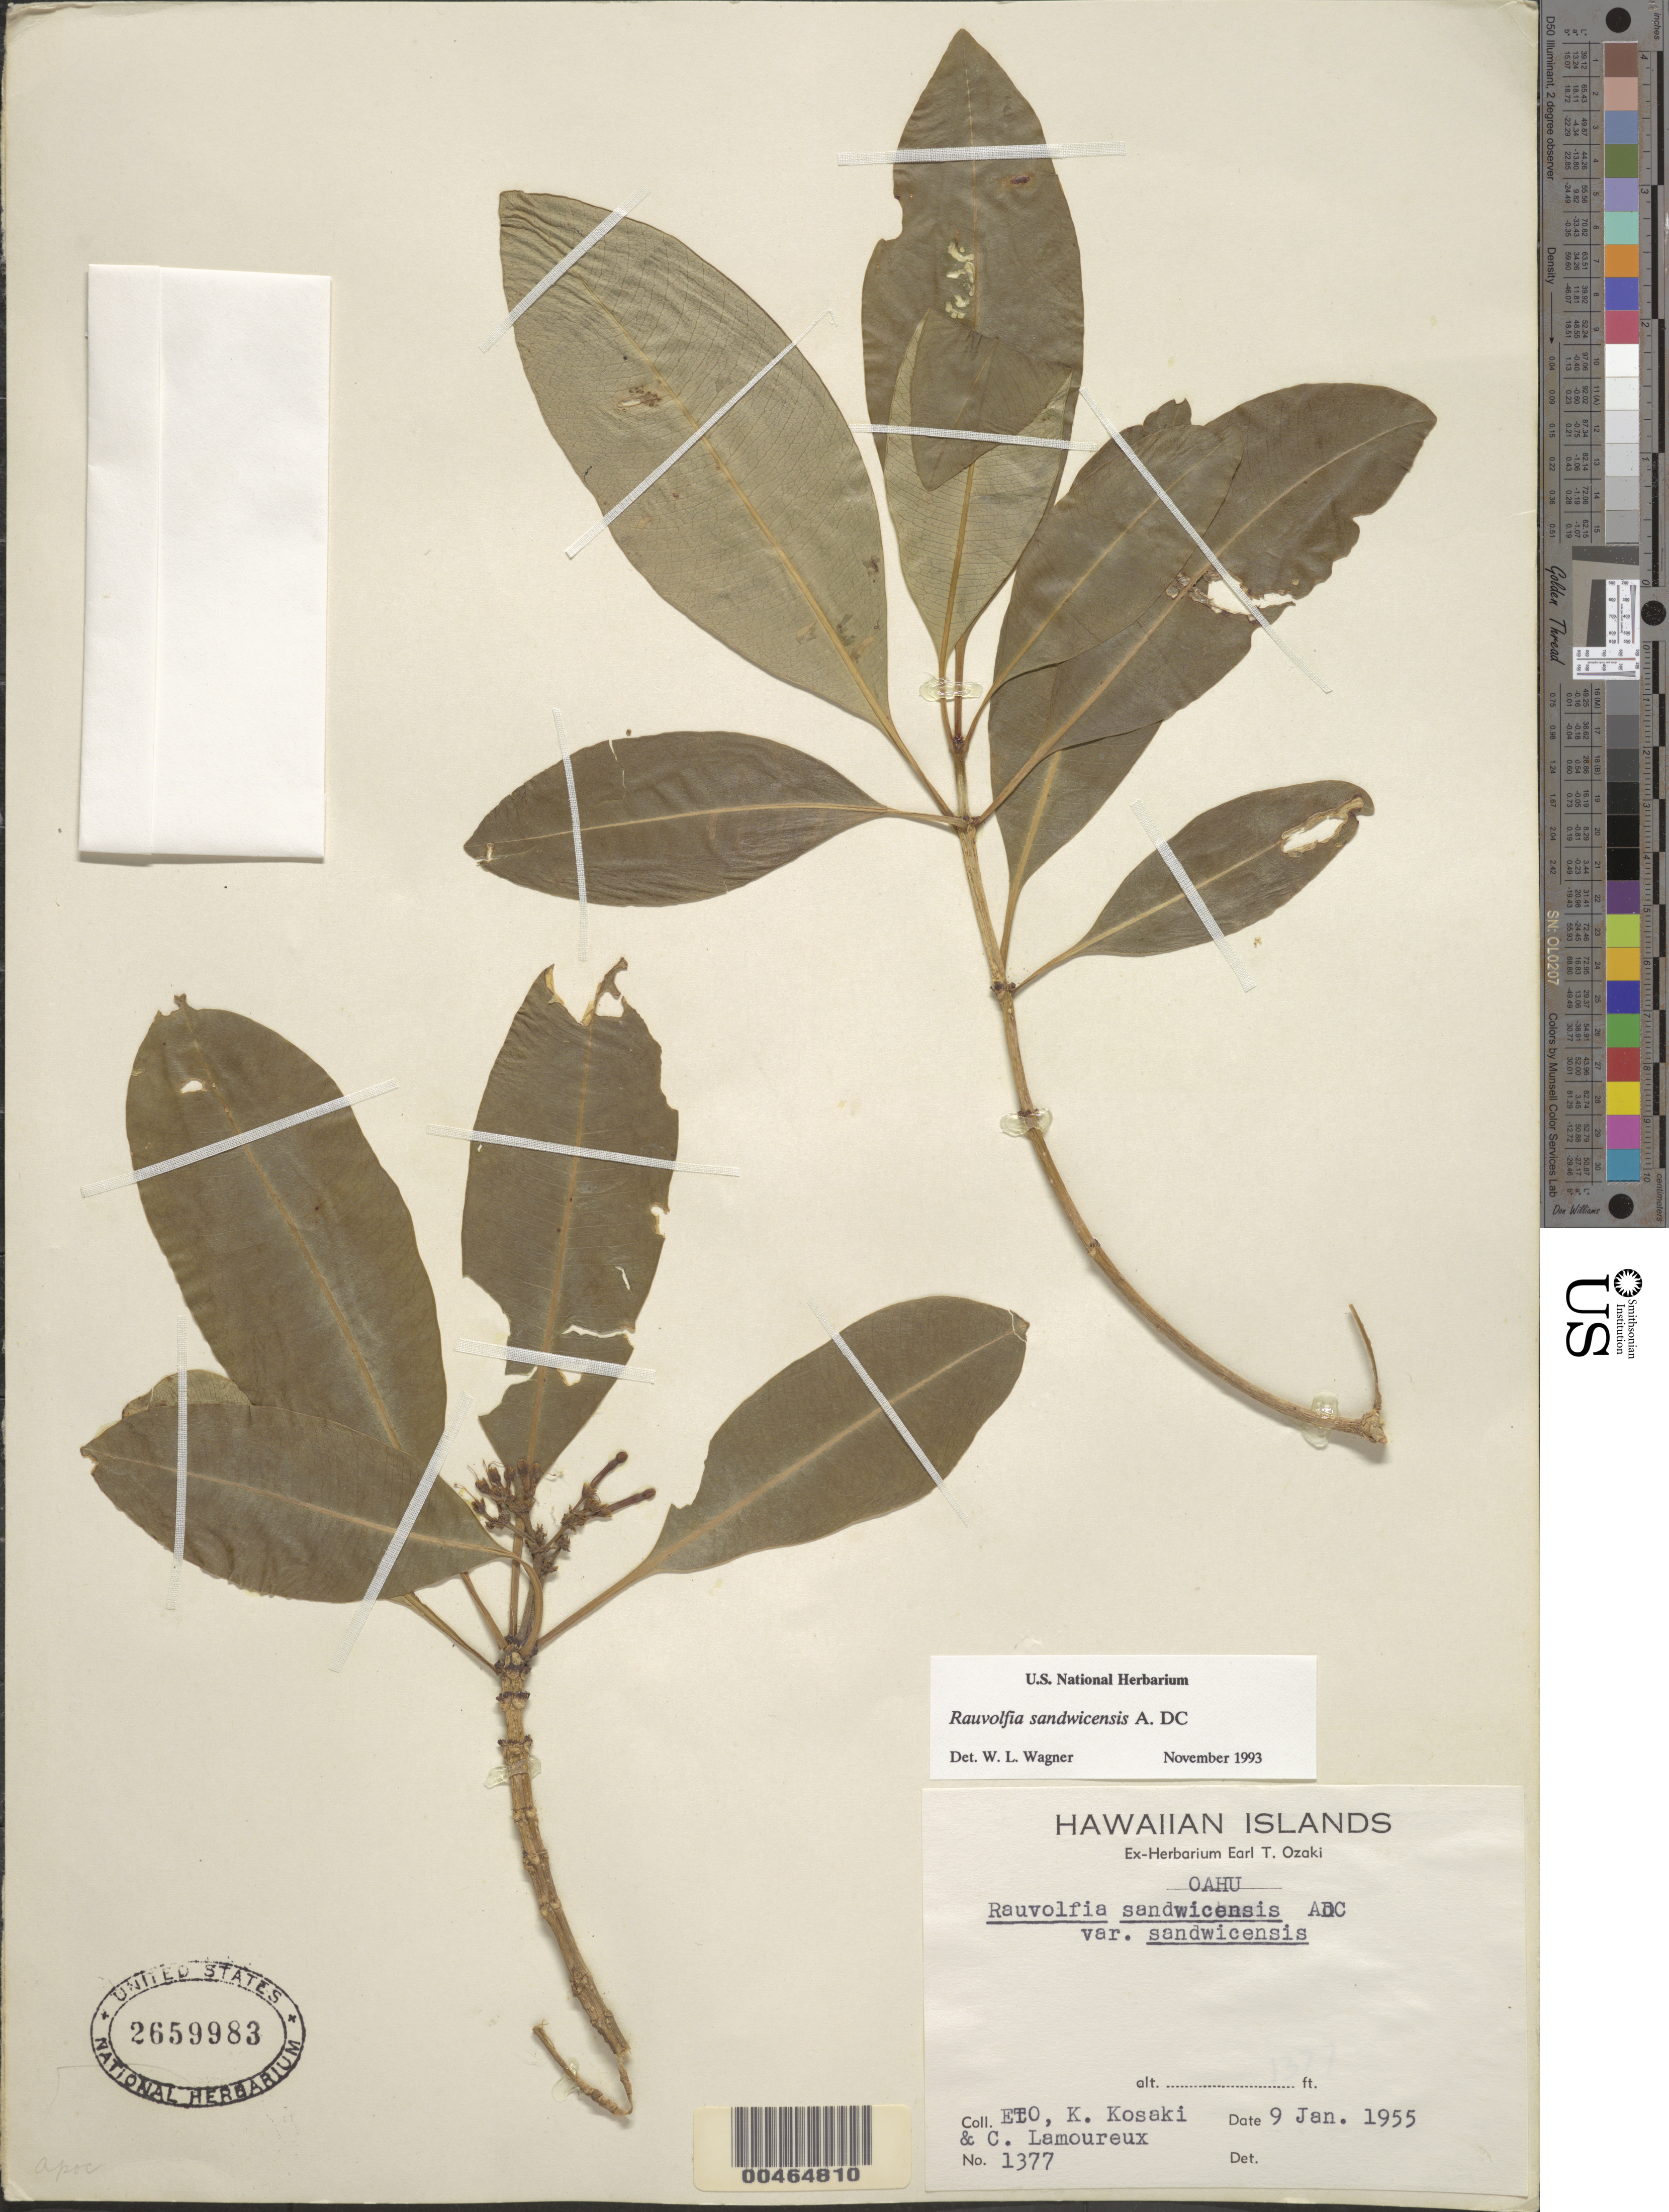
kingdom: Plantae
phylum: Tracheophyta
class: Magnoliopsida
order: Gentianales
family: Apocynaceae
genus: Rauvolfia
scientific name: Rauvolfia sandwicensis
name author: A. DC.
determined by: Wagner, W. L., (BOT), Smithsonian Institution - National Museum of Natural History (UNITED STATES)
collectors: E. Ozaki, K. Kosaki & C. Lamoureux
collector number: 1377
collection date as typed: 9 Jan 1955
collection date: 1955-01-09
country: United States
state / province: Hawaii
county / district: Honolulu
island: Oahu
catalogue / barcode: US 2659983